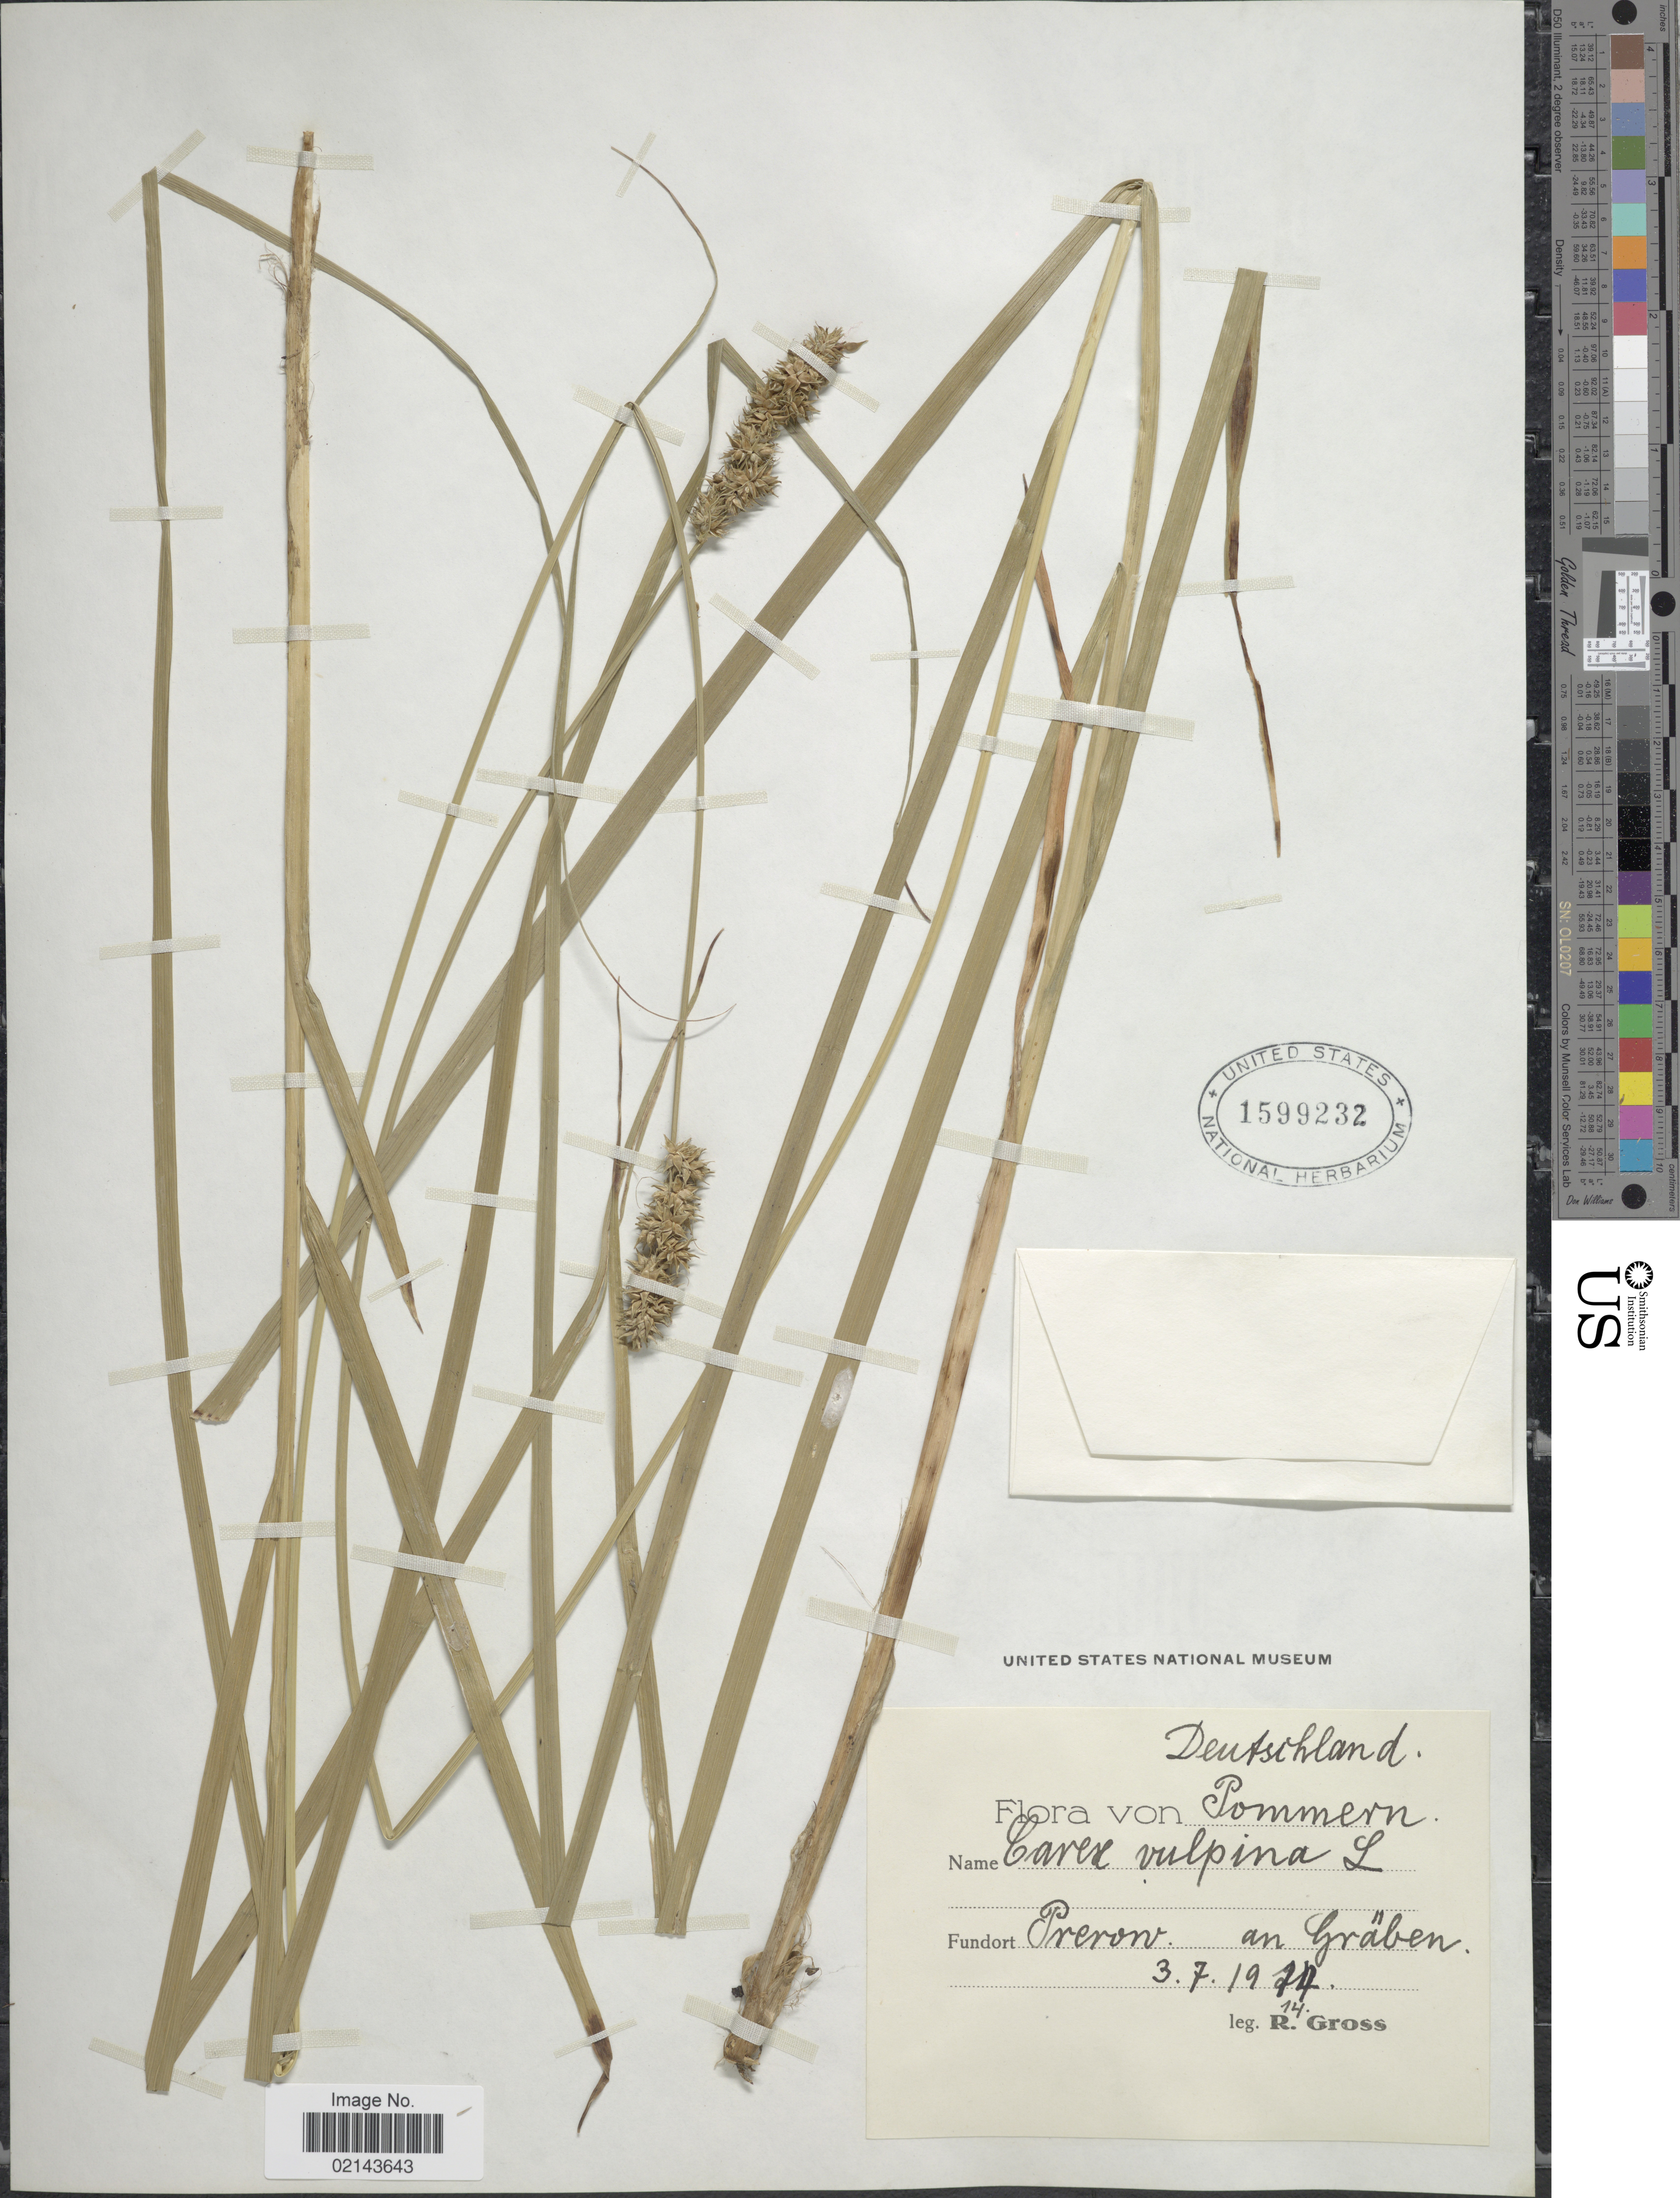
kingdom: Plantae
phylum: Tracheophyta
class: Liliopsida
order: Poales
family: Cyperaceae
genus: Carex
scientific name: Carex vulpina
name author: L.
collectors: R. Gross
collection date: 1914-07-03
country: Germany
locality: Von Pommern, Prerow an Gräben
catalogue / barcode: US 1599232